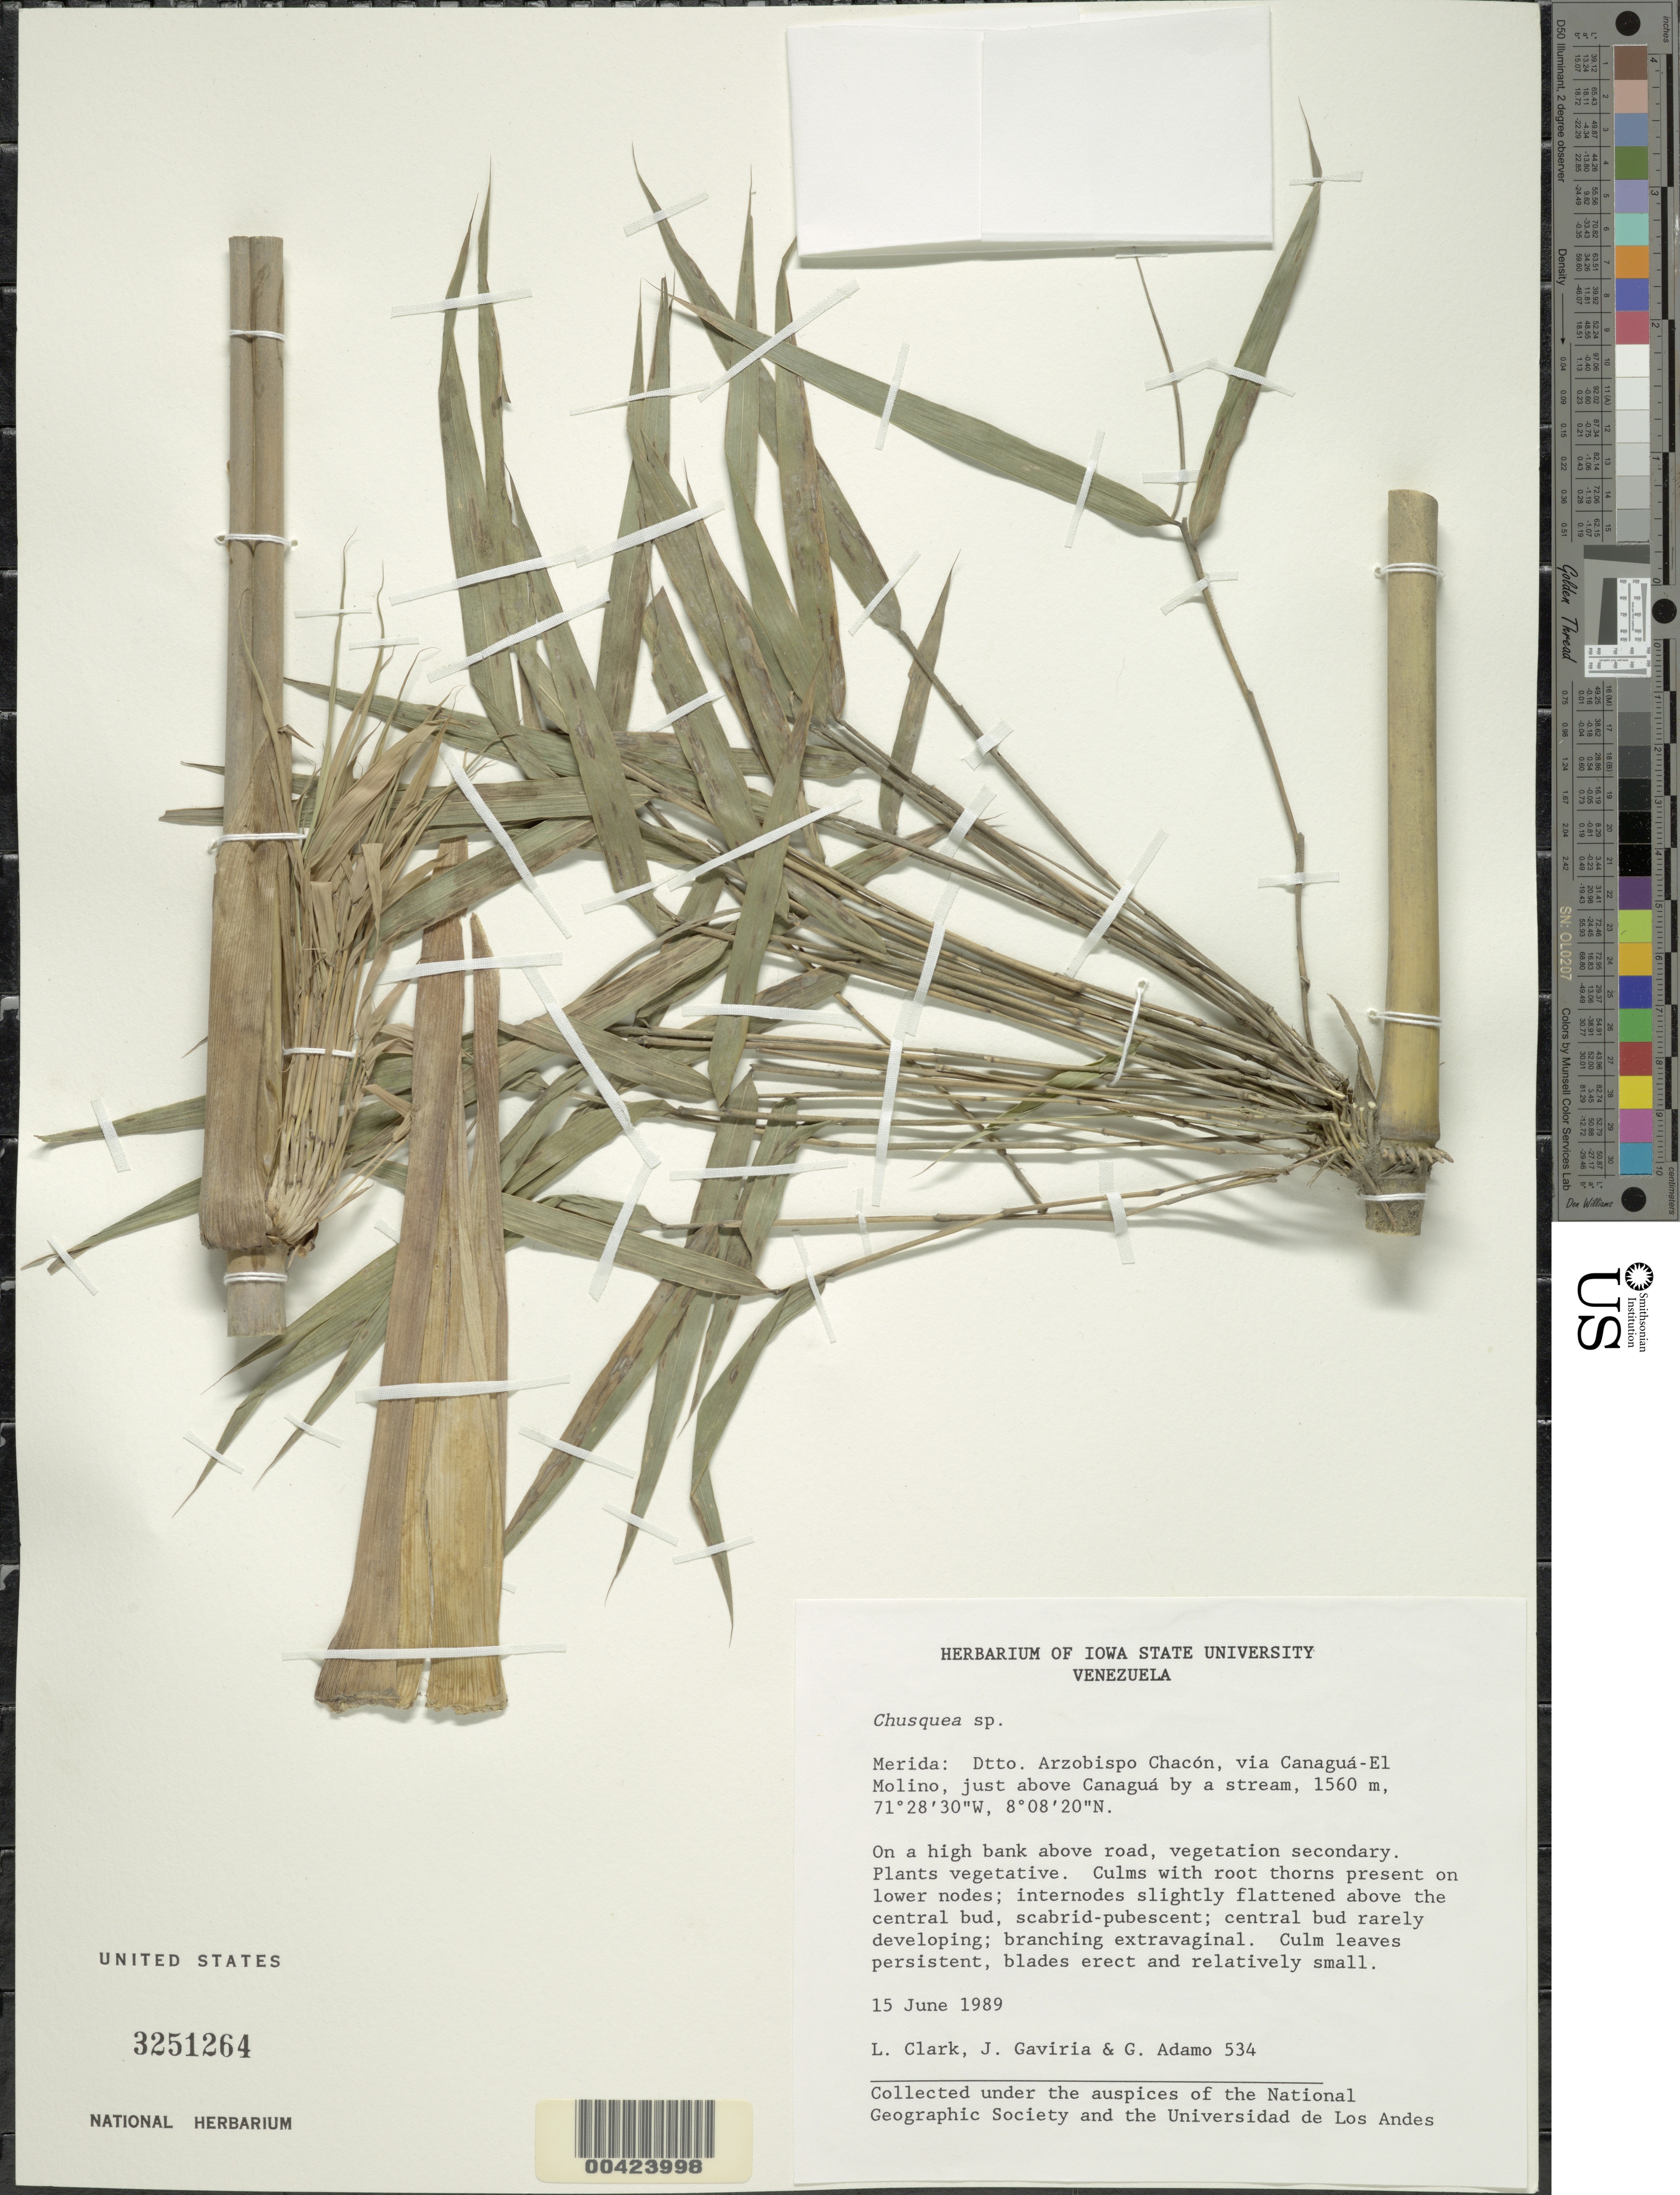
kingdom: Plantae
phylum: Tracheophyta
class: Liliopsida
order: Poales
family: Poaceae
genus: Chusquea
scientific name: Chusquea sp.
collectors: L. G. Clark, J. Gaviria & G. Adamo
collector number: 534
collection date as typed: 15 Jun 1989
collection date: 1989-06-15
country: Venezuela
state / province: Mérida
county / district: Arzobispo Chacón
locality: Canagua, above; via canagua - el molino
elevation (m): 1560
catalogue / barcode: US 3251264